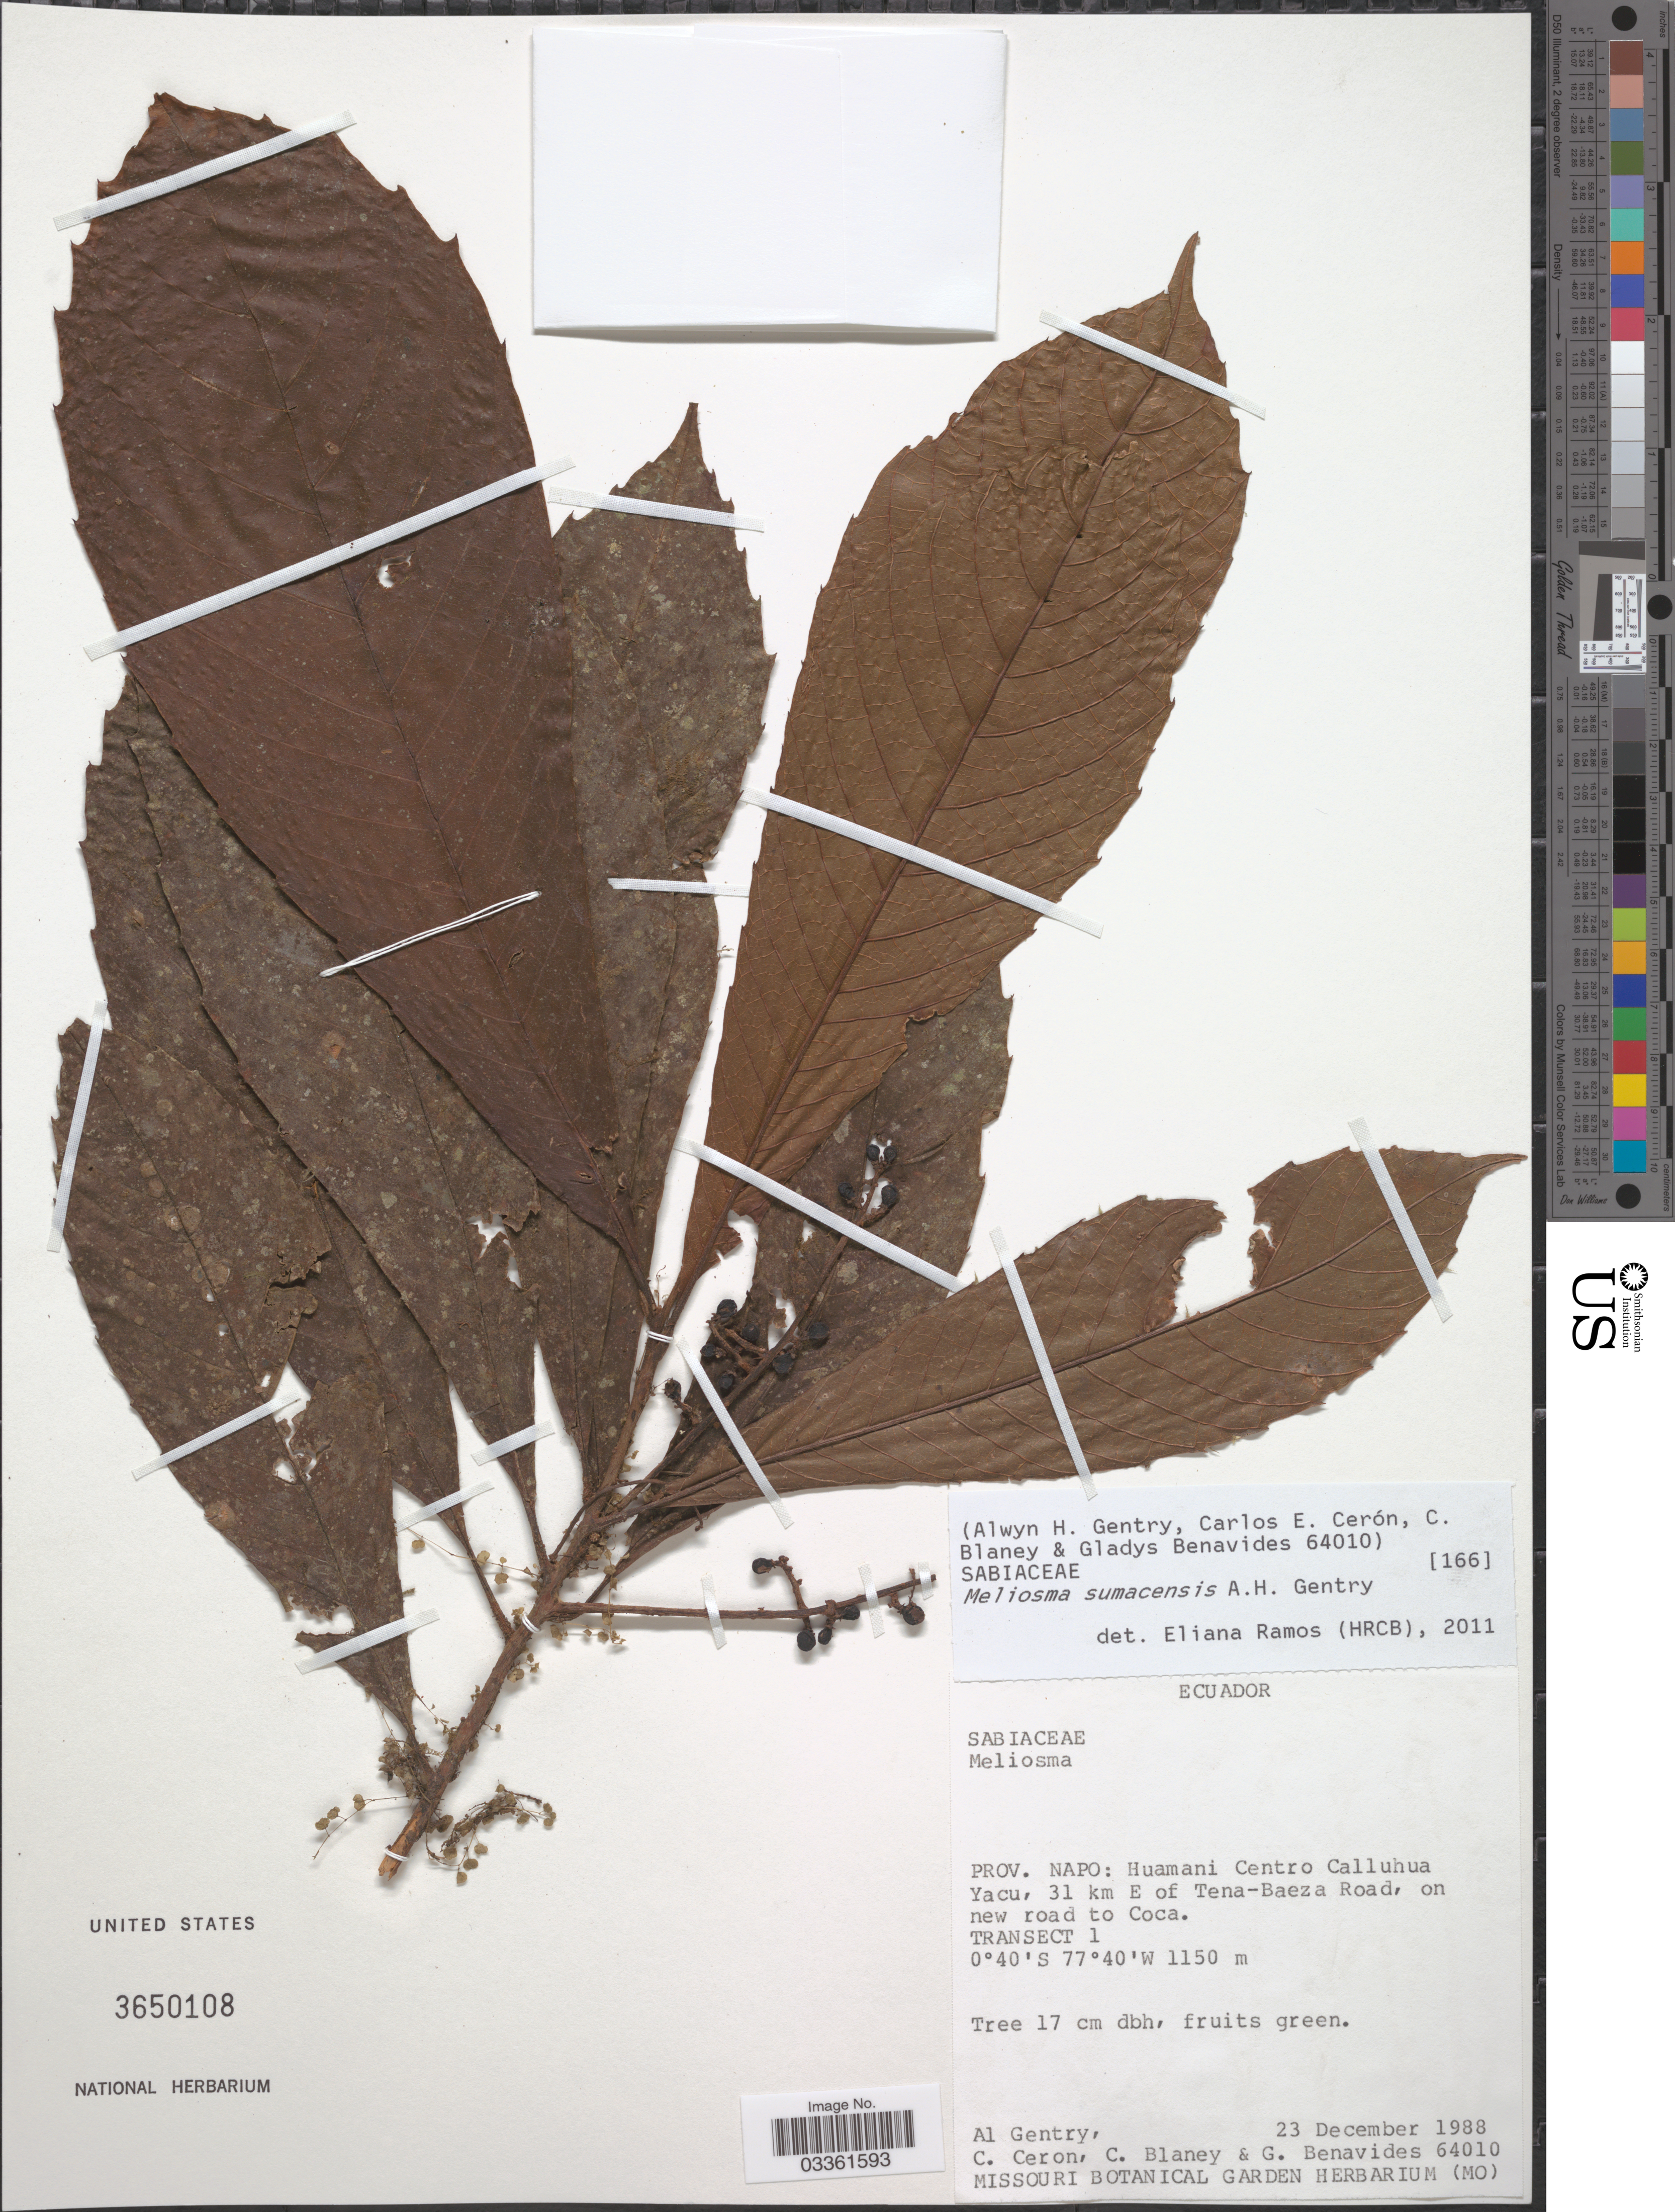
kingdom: Plantae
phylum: Tracheophyta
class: Magnoliopsida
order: Proteales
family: Sabiaceae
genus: Meliosma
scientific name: Meliosma sumacensis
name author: A.H. Gentry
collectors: A. H. Gentry, C. E. Cerón M., C. Blaney & G. Benavides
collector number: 64010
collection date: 1988-12-23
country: Ecuador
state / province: Napo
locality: Huamani Centro Calluhua Yacu, 31 km E of Tena-Baeza Road, on new road to Coca. Transect 1.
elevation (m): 1150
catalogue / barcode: US 3650108